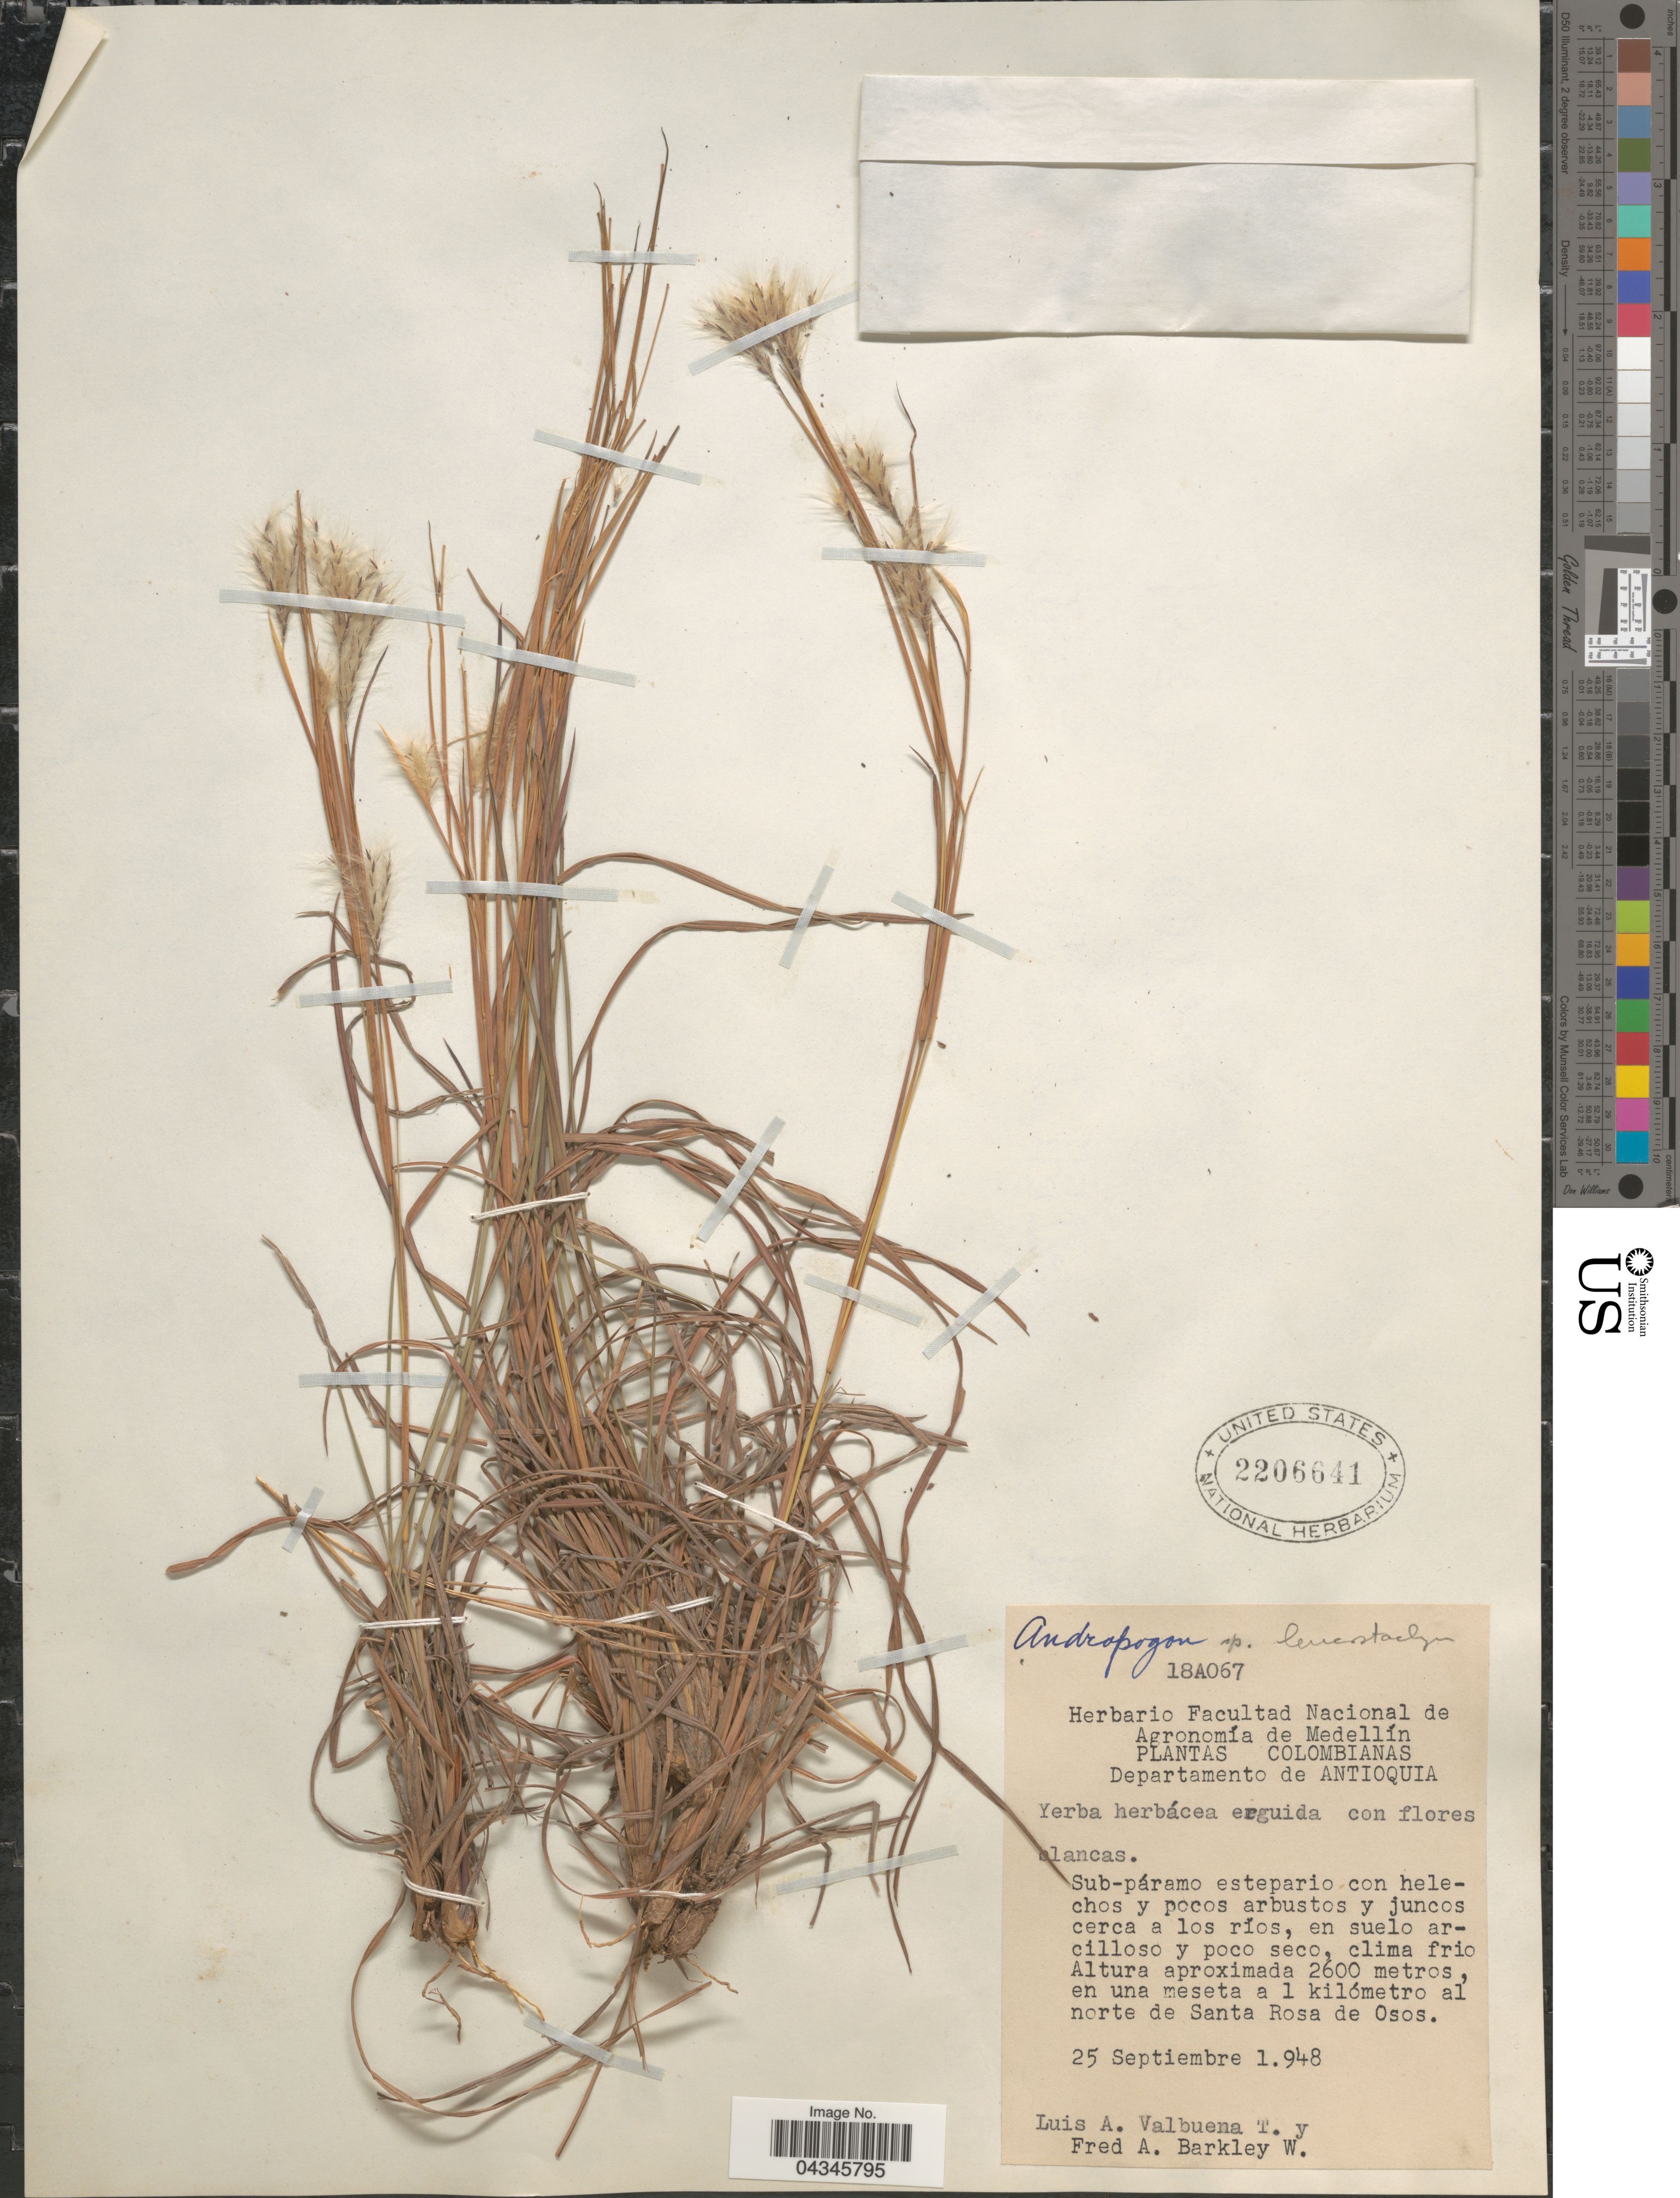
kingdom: Plantae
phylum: Tracheophyta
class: Liliopsida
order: Poales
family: Poaceae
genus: Andropogon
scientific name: Andropogon leucostachyus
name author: Kunth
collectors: L. Valbuena T. & F. Barkley W.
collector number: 18A067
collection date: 1948-09-25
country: Colombia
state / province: Antioquia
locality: Departamento de Antioquia. En una meseta a 1 kilómetro al norte de Santa Rosa de Osos.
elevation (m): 2600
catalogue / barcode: US 2206641